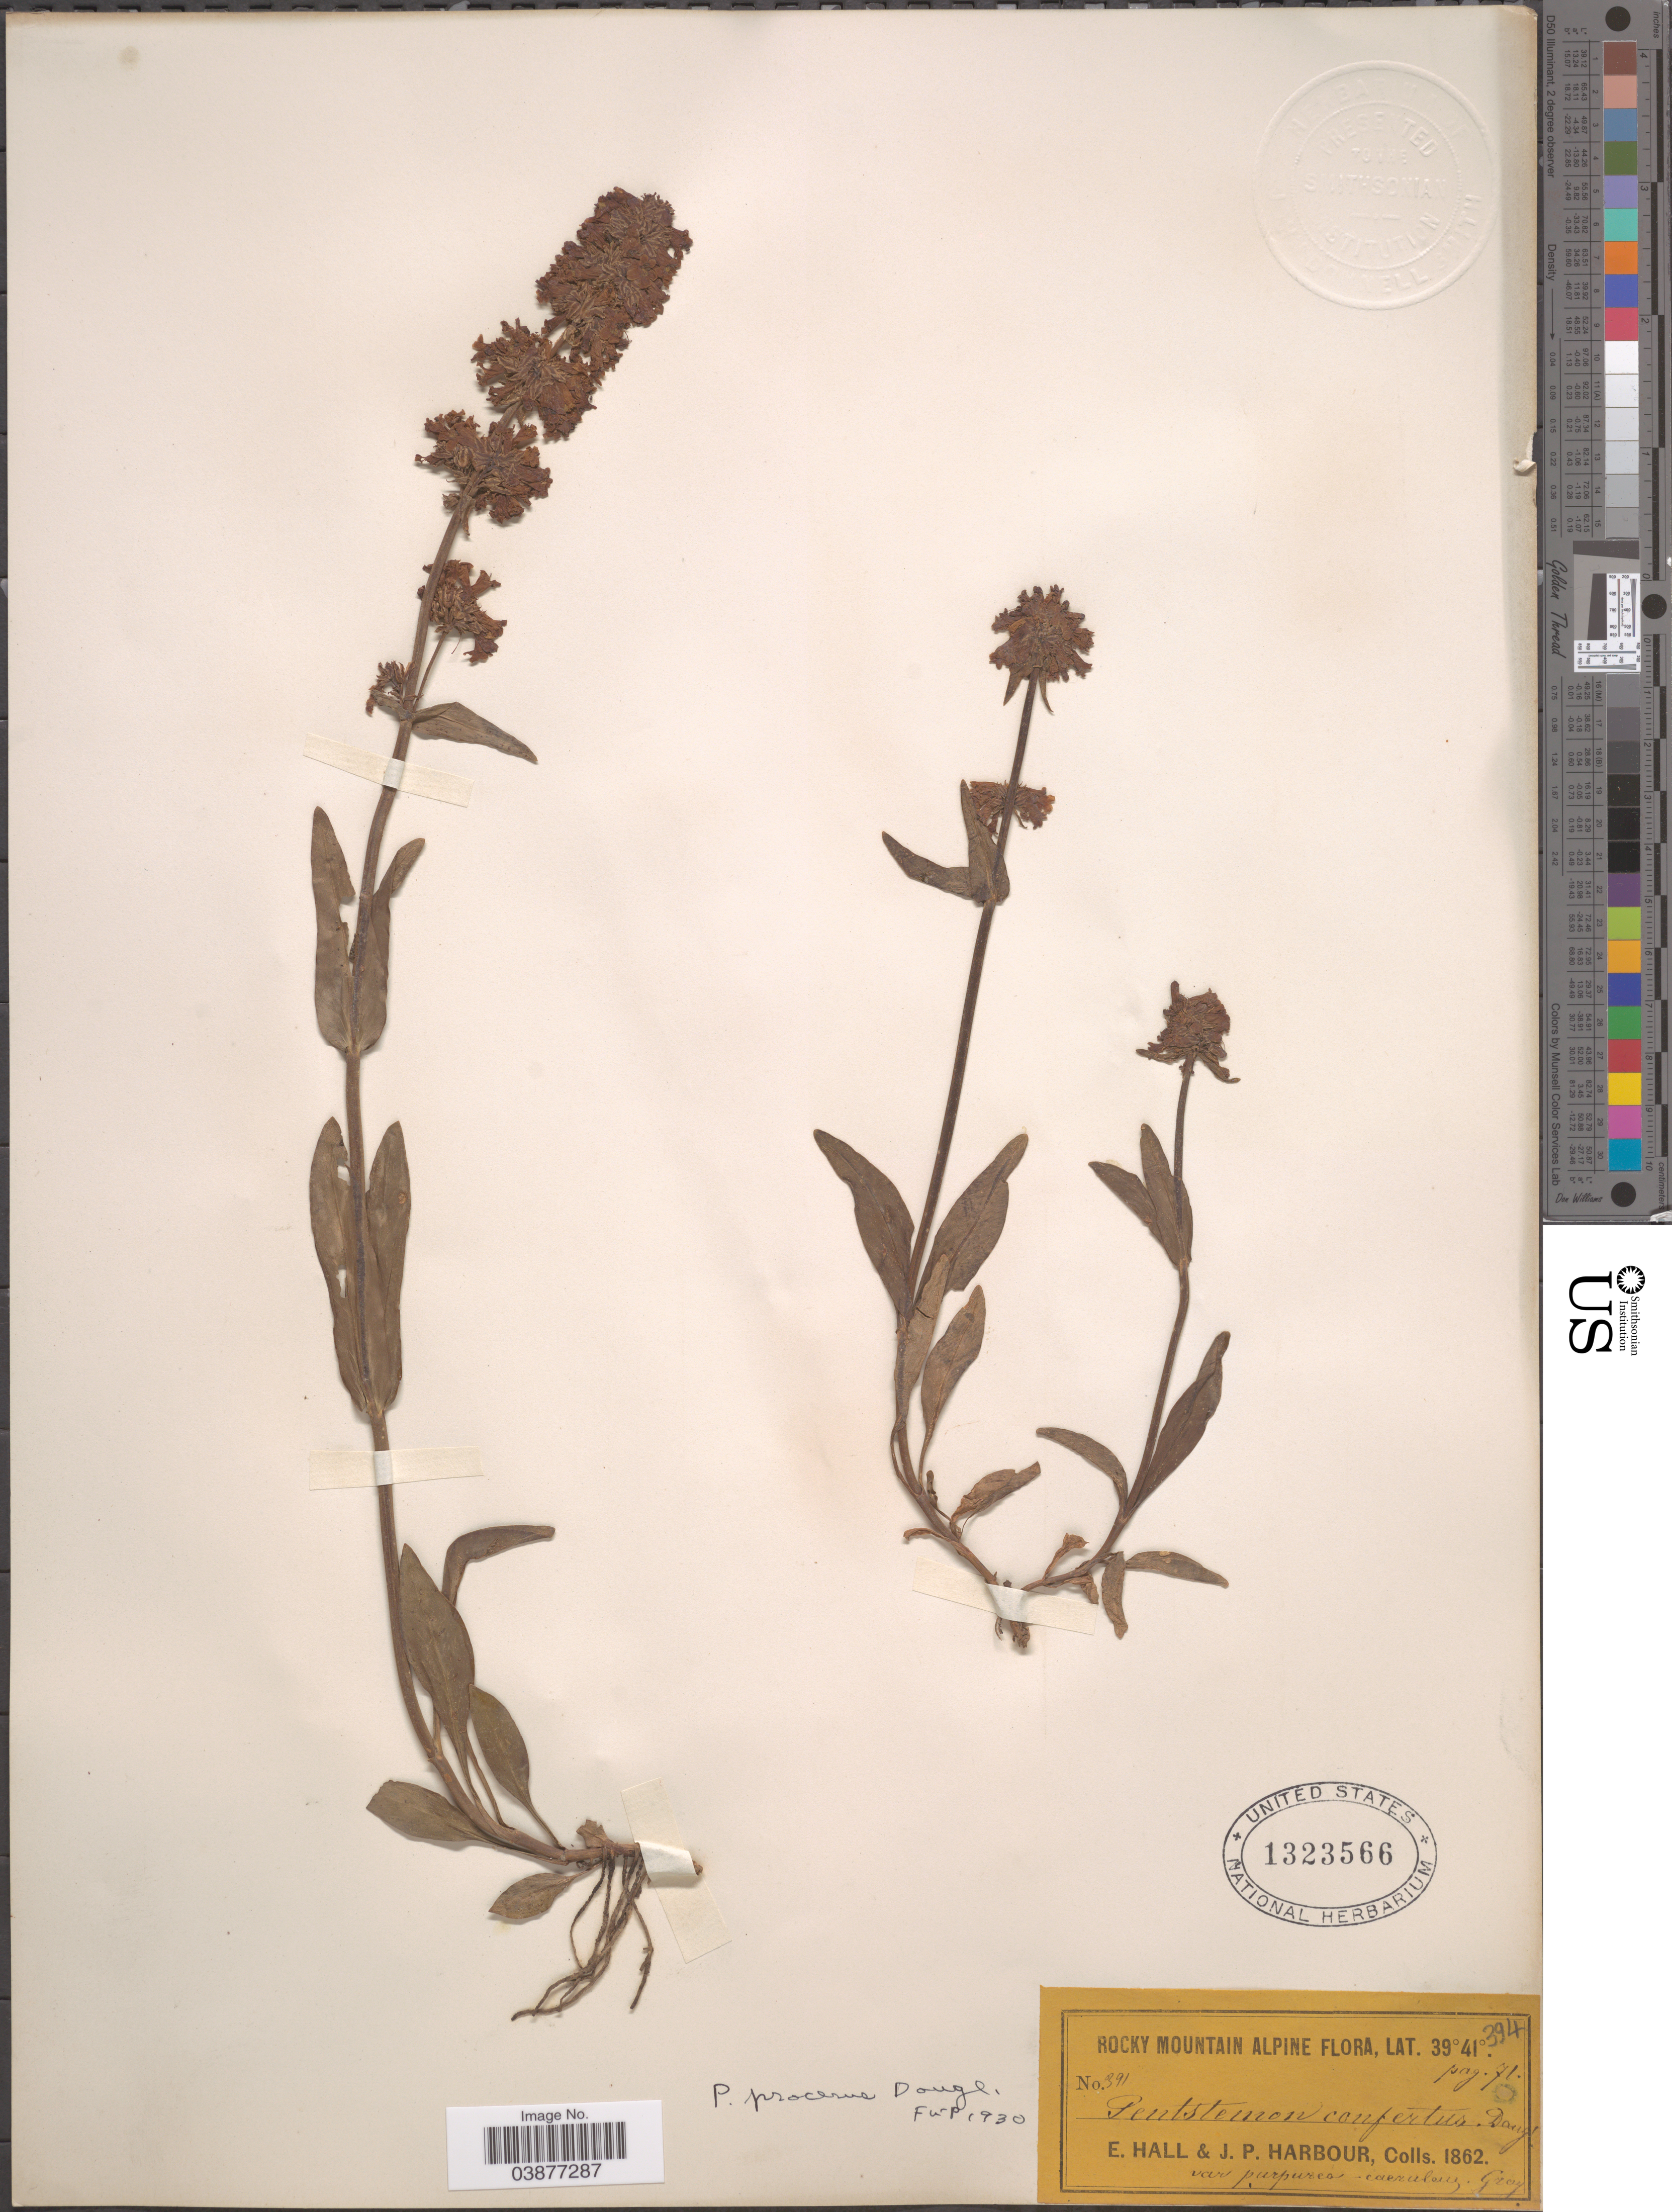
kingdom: Plantae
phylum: Tracheophyta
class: Magnoliopsida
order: Lamiales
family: Plantaginaceae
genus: Penstemon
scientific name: Penstemon procerus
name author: Douglas ex Graham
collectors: E. Hall & J. Harbour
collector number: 391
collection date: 1862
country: United States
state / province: Colorado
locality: Rocky Mounatain Alpine.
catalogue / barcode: US 1323566